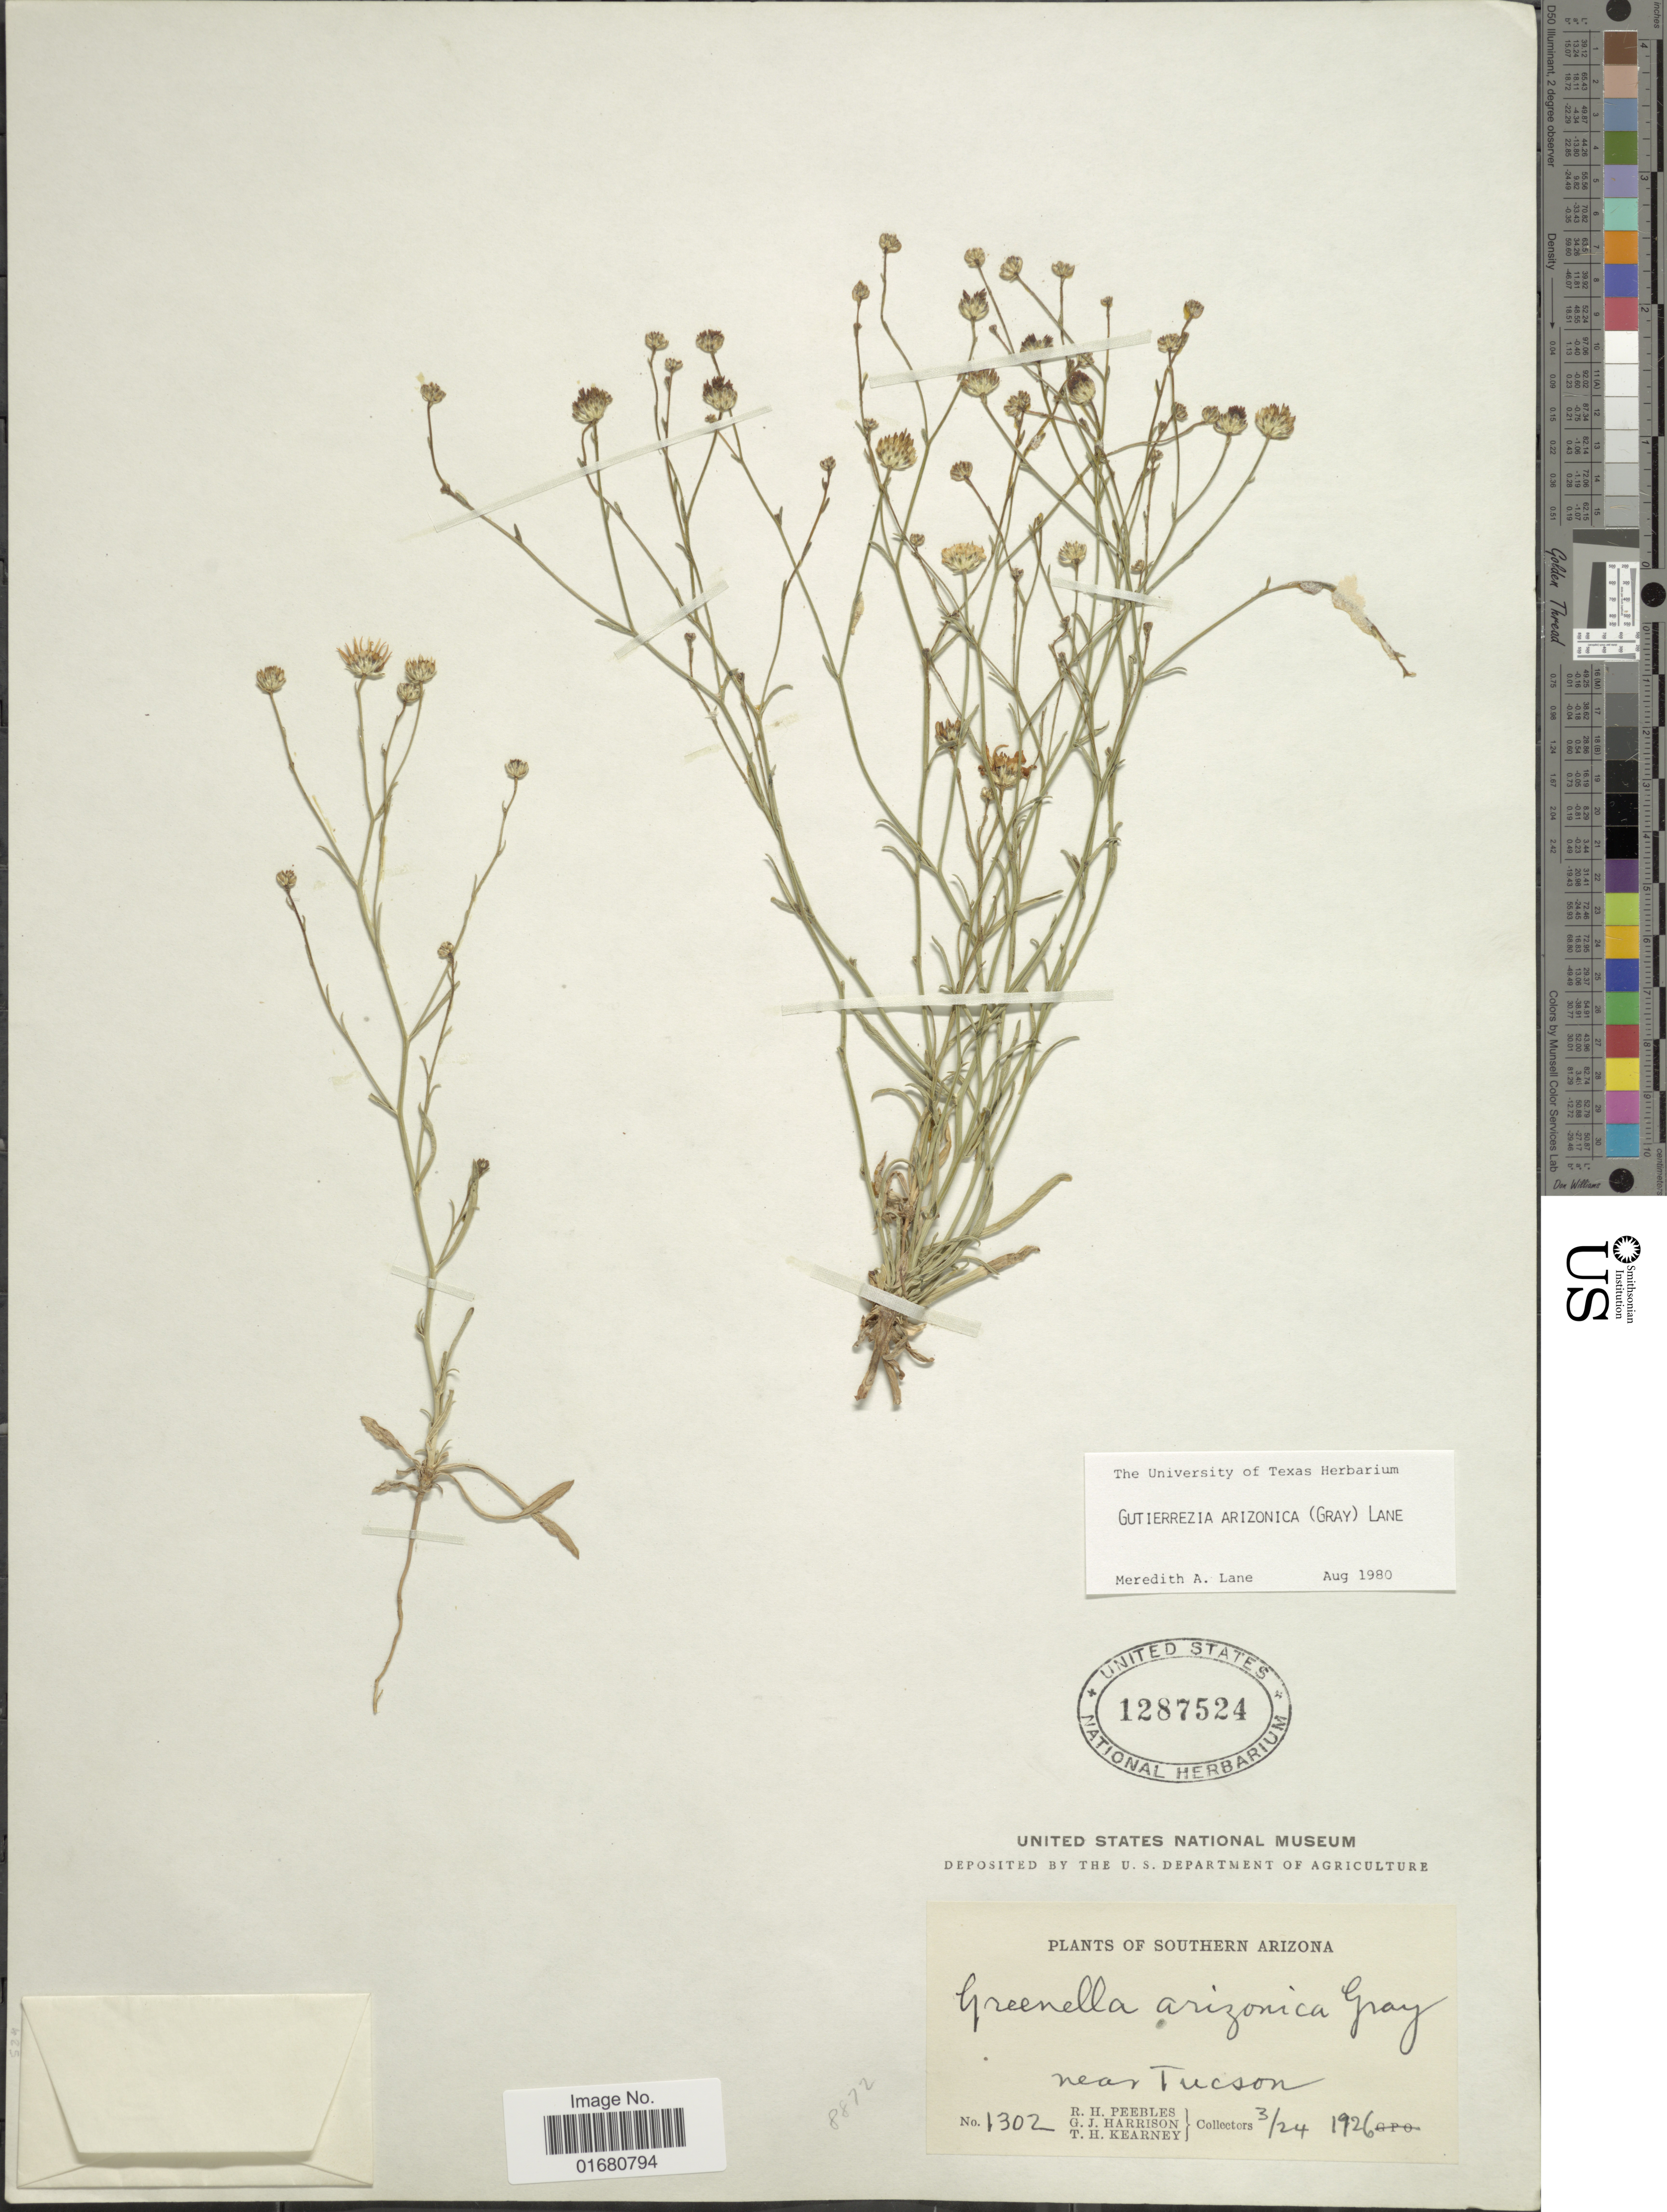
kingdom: Plantae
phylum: Tracheophyta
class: Magnoliopsida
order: Asterales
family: Asteraceae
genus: Gutierrezia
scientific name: Gutierrezia arizonica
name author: (A. Gray) M.A. Lane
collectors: R. H. Peebles, G. J. Harrison & T. H. Kearney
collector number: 1302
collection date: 1926-03-24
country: United States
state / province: Arizona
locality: Southern Arizona, Near Tucson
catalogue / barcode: US 1287524